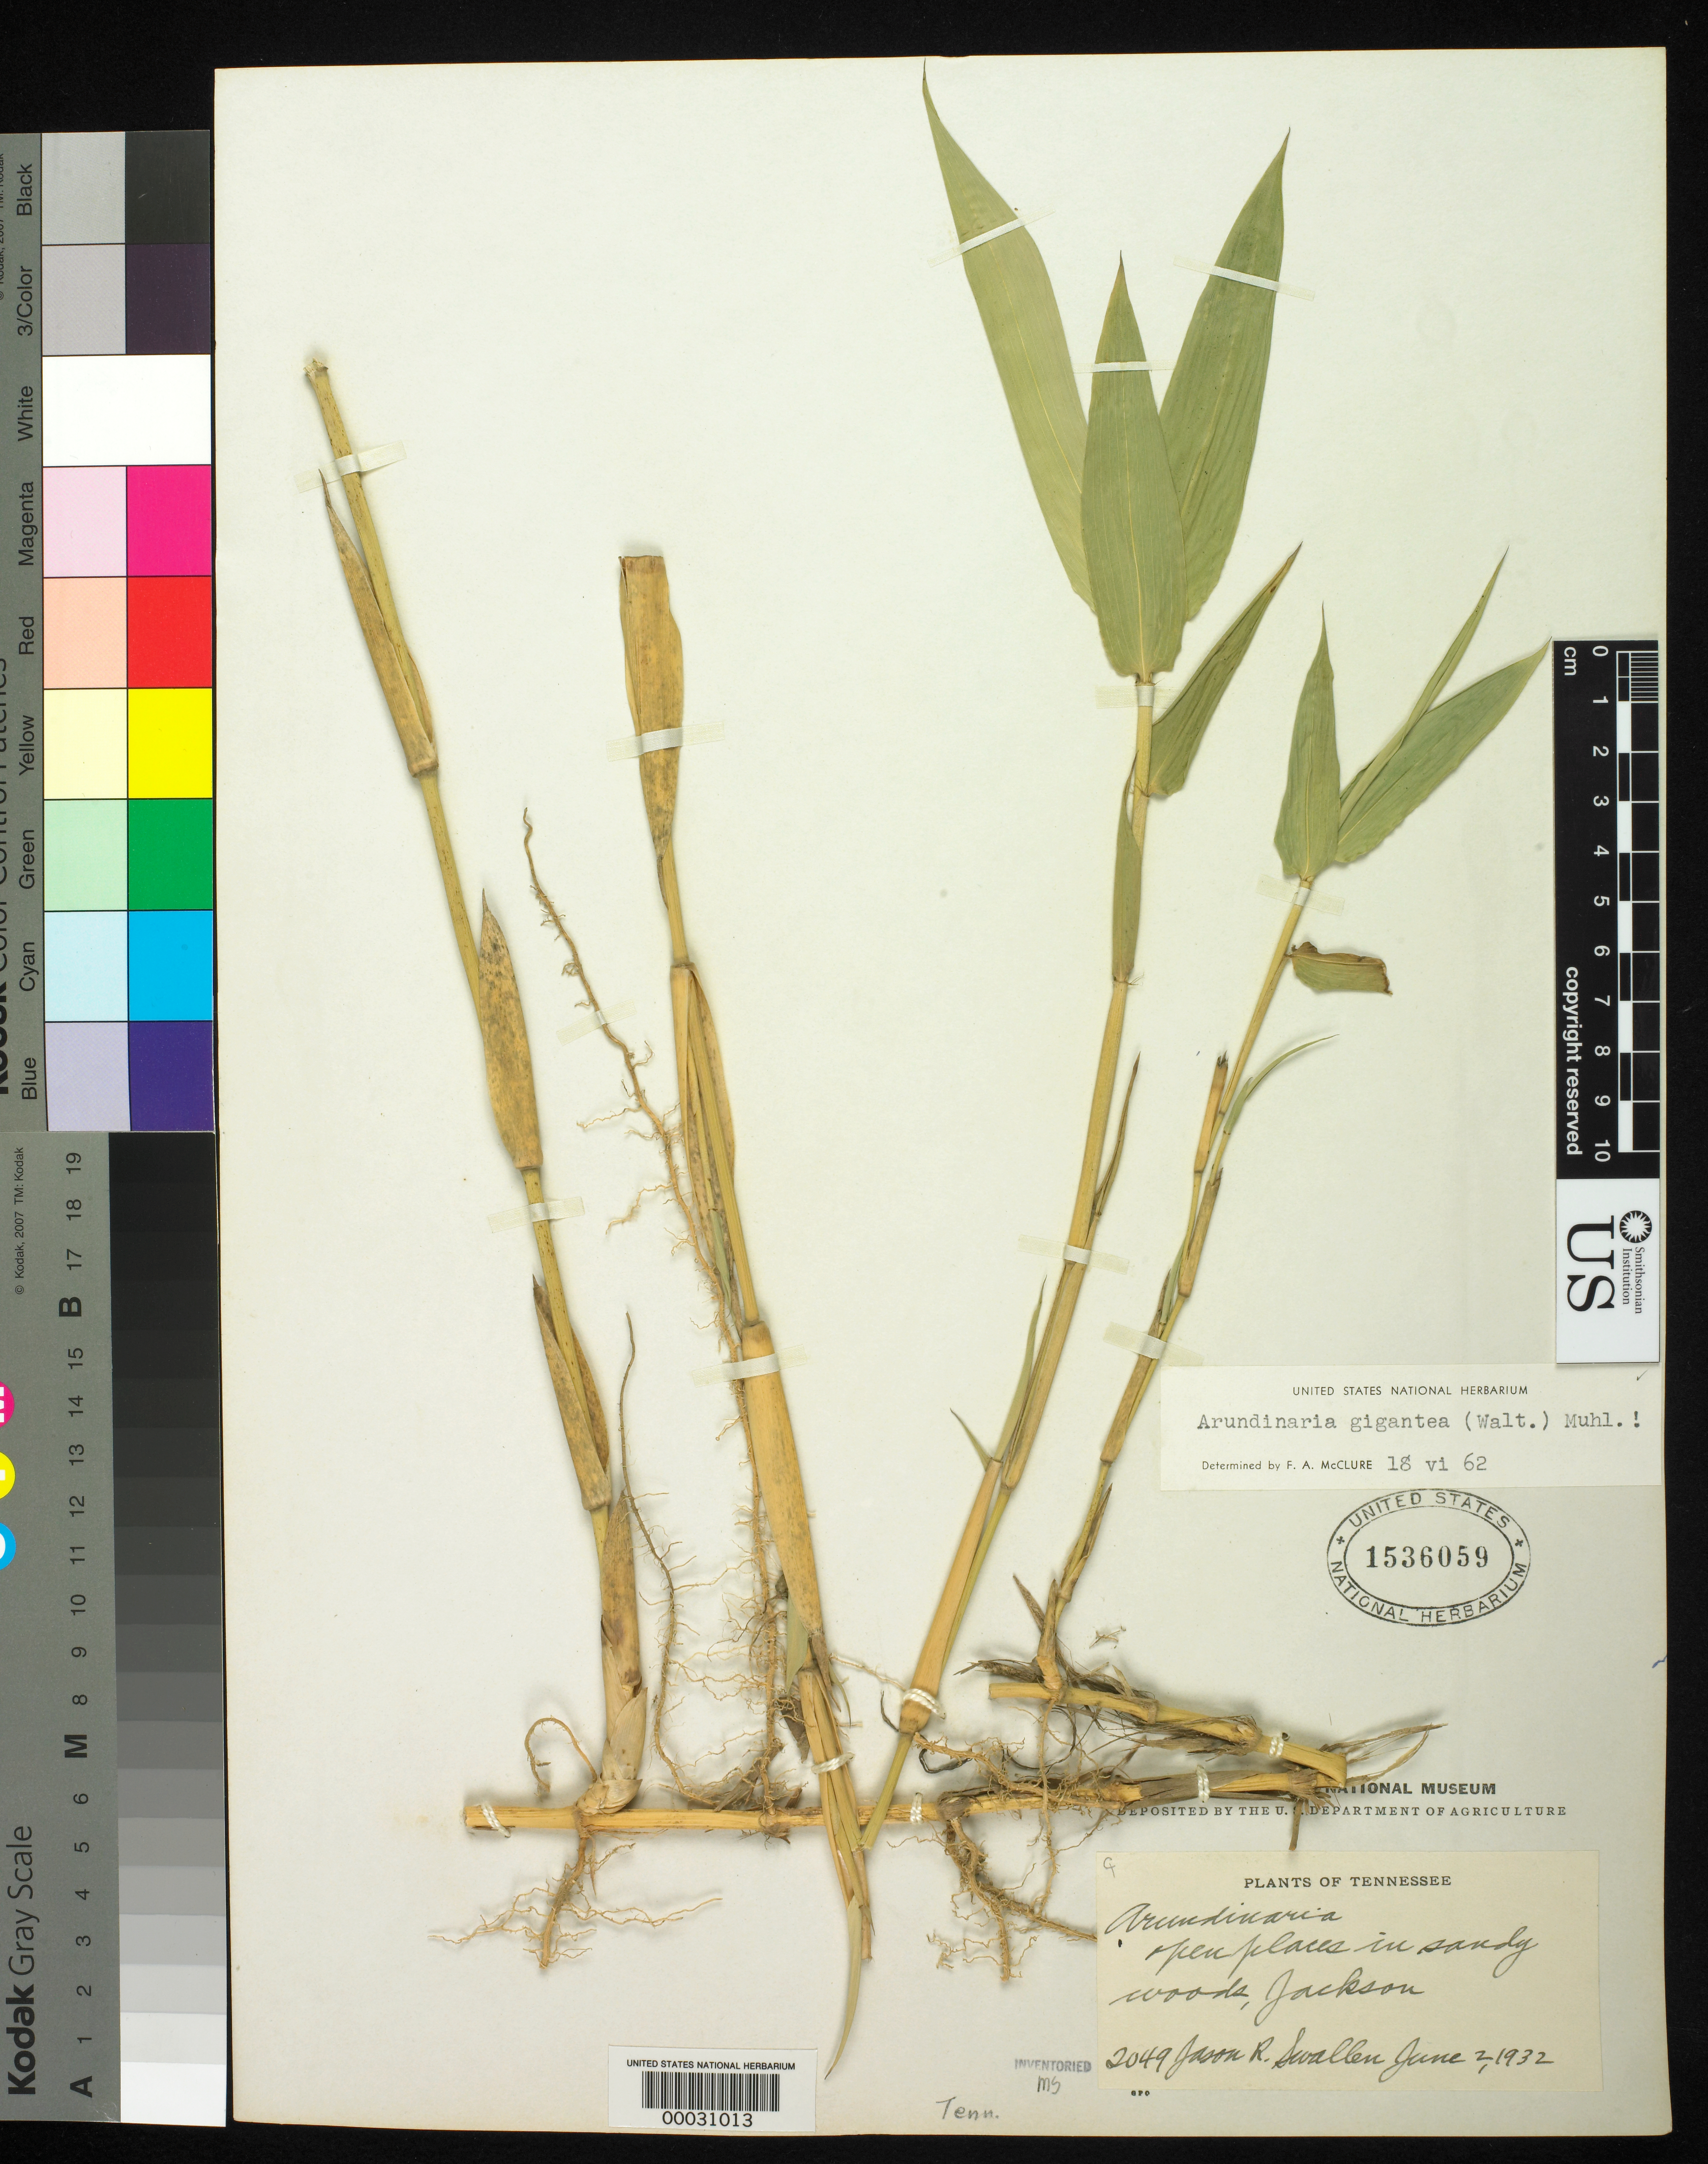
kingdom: Plantae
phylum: Tracheophyta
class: Liliopsida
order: Poales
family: Poaceae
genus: Arundinaria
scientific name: Arundinaria gigantea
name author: (Walter) Muhl.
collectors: J. R. Swallen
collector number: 2049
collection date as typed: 02 Jun 1932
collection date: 1932-06-02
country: United States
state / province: Tennessee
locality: Jackson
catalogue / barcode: US 1536059